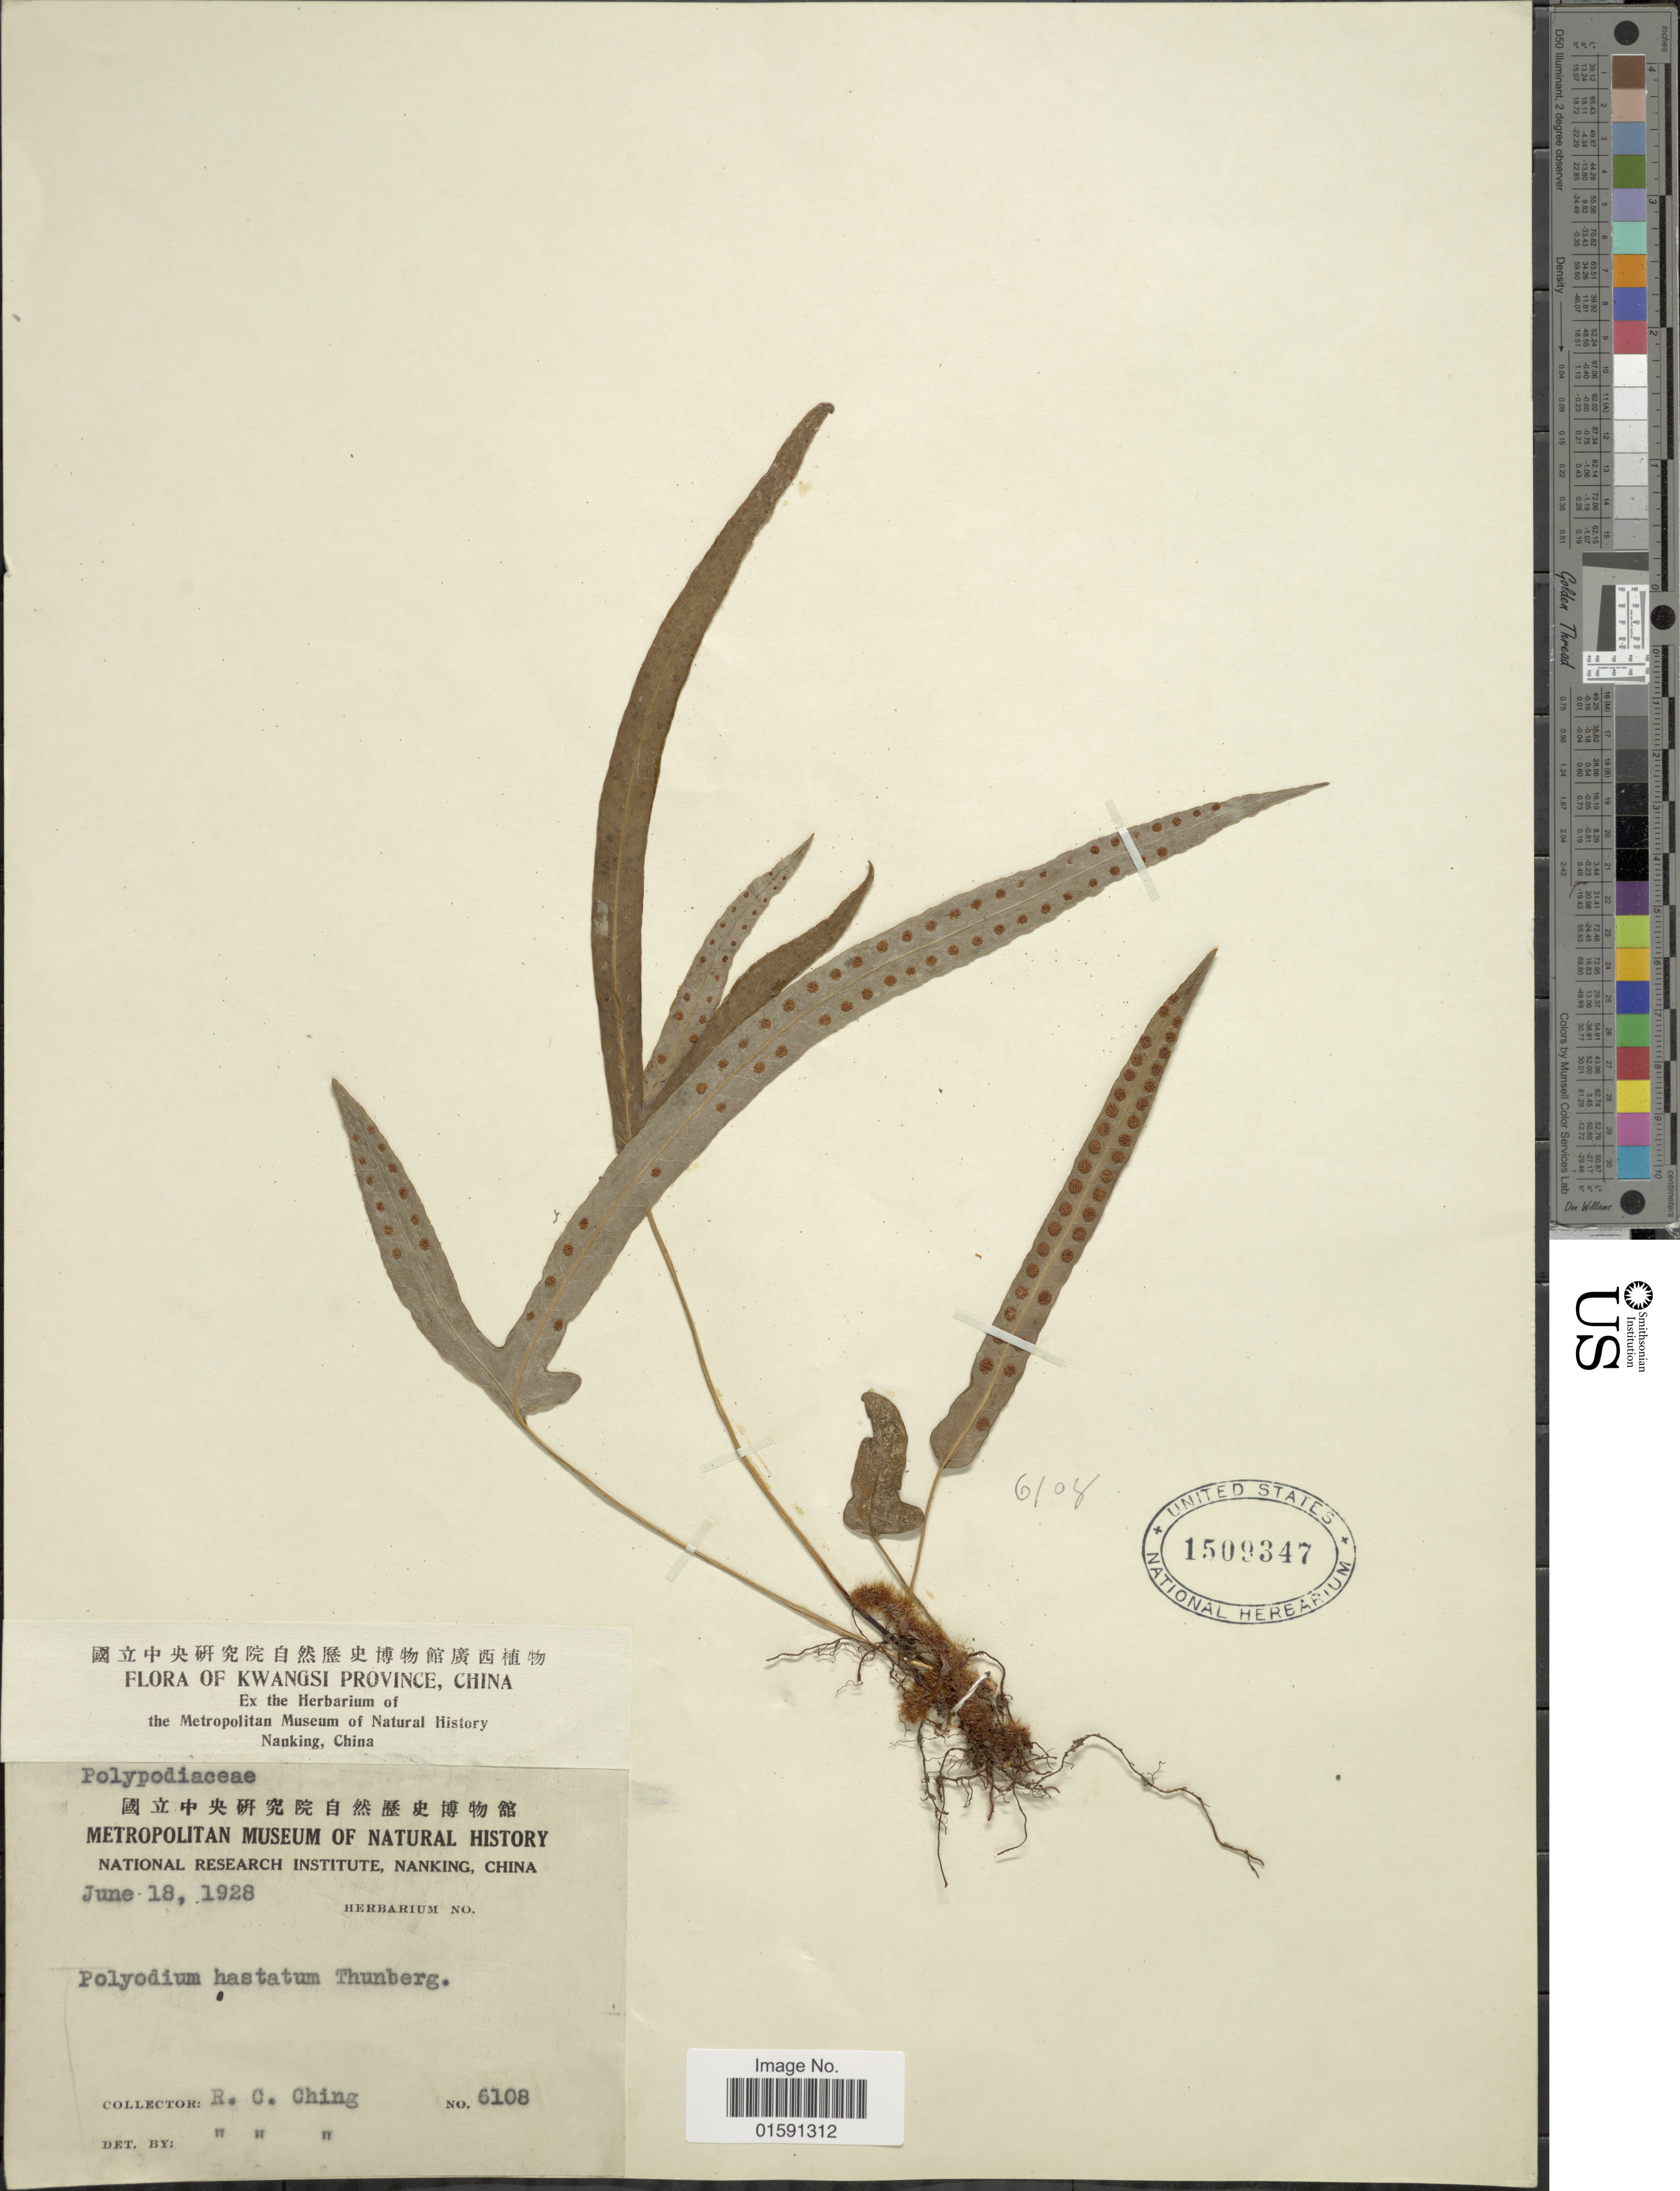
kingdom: Plantae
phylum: Tracheophyta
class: Polypodiopsida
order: Polypodiales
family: Polypodiaceae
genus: Selliguea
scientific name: Selliguea hastata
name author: (Thunb.) Fraser-Jenk.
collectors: R. C. Ching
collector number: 6108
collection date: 1928-06-18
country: China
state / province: Guangxi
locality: Kwangsi Province, China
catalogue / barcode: US 1509347